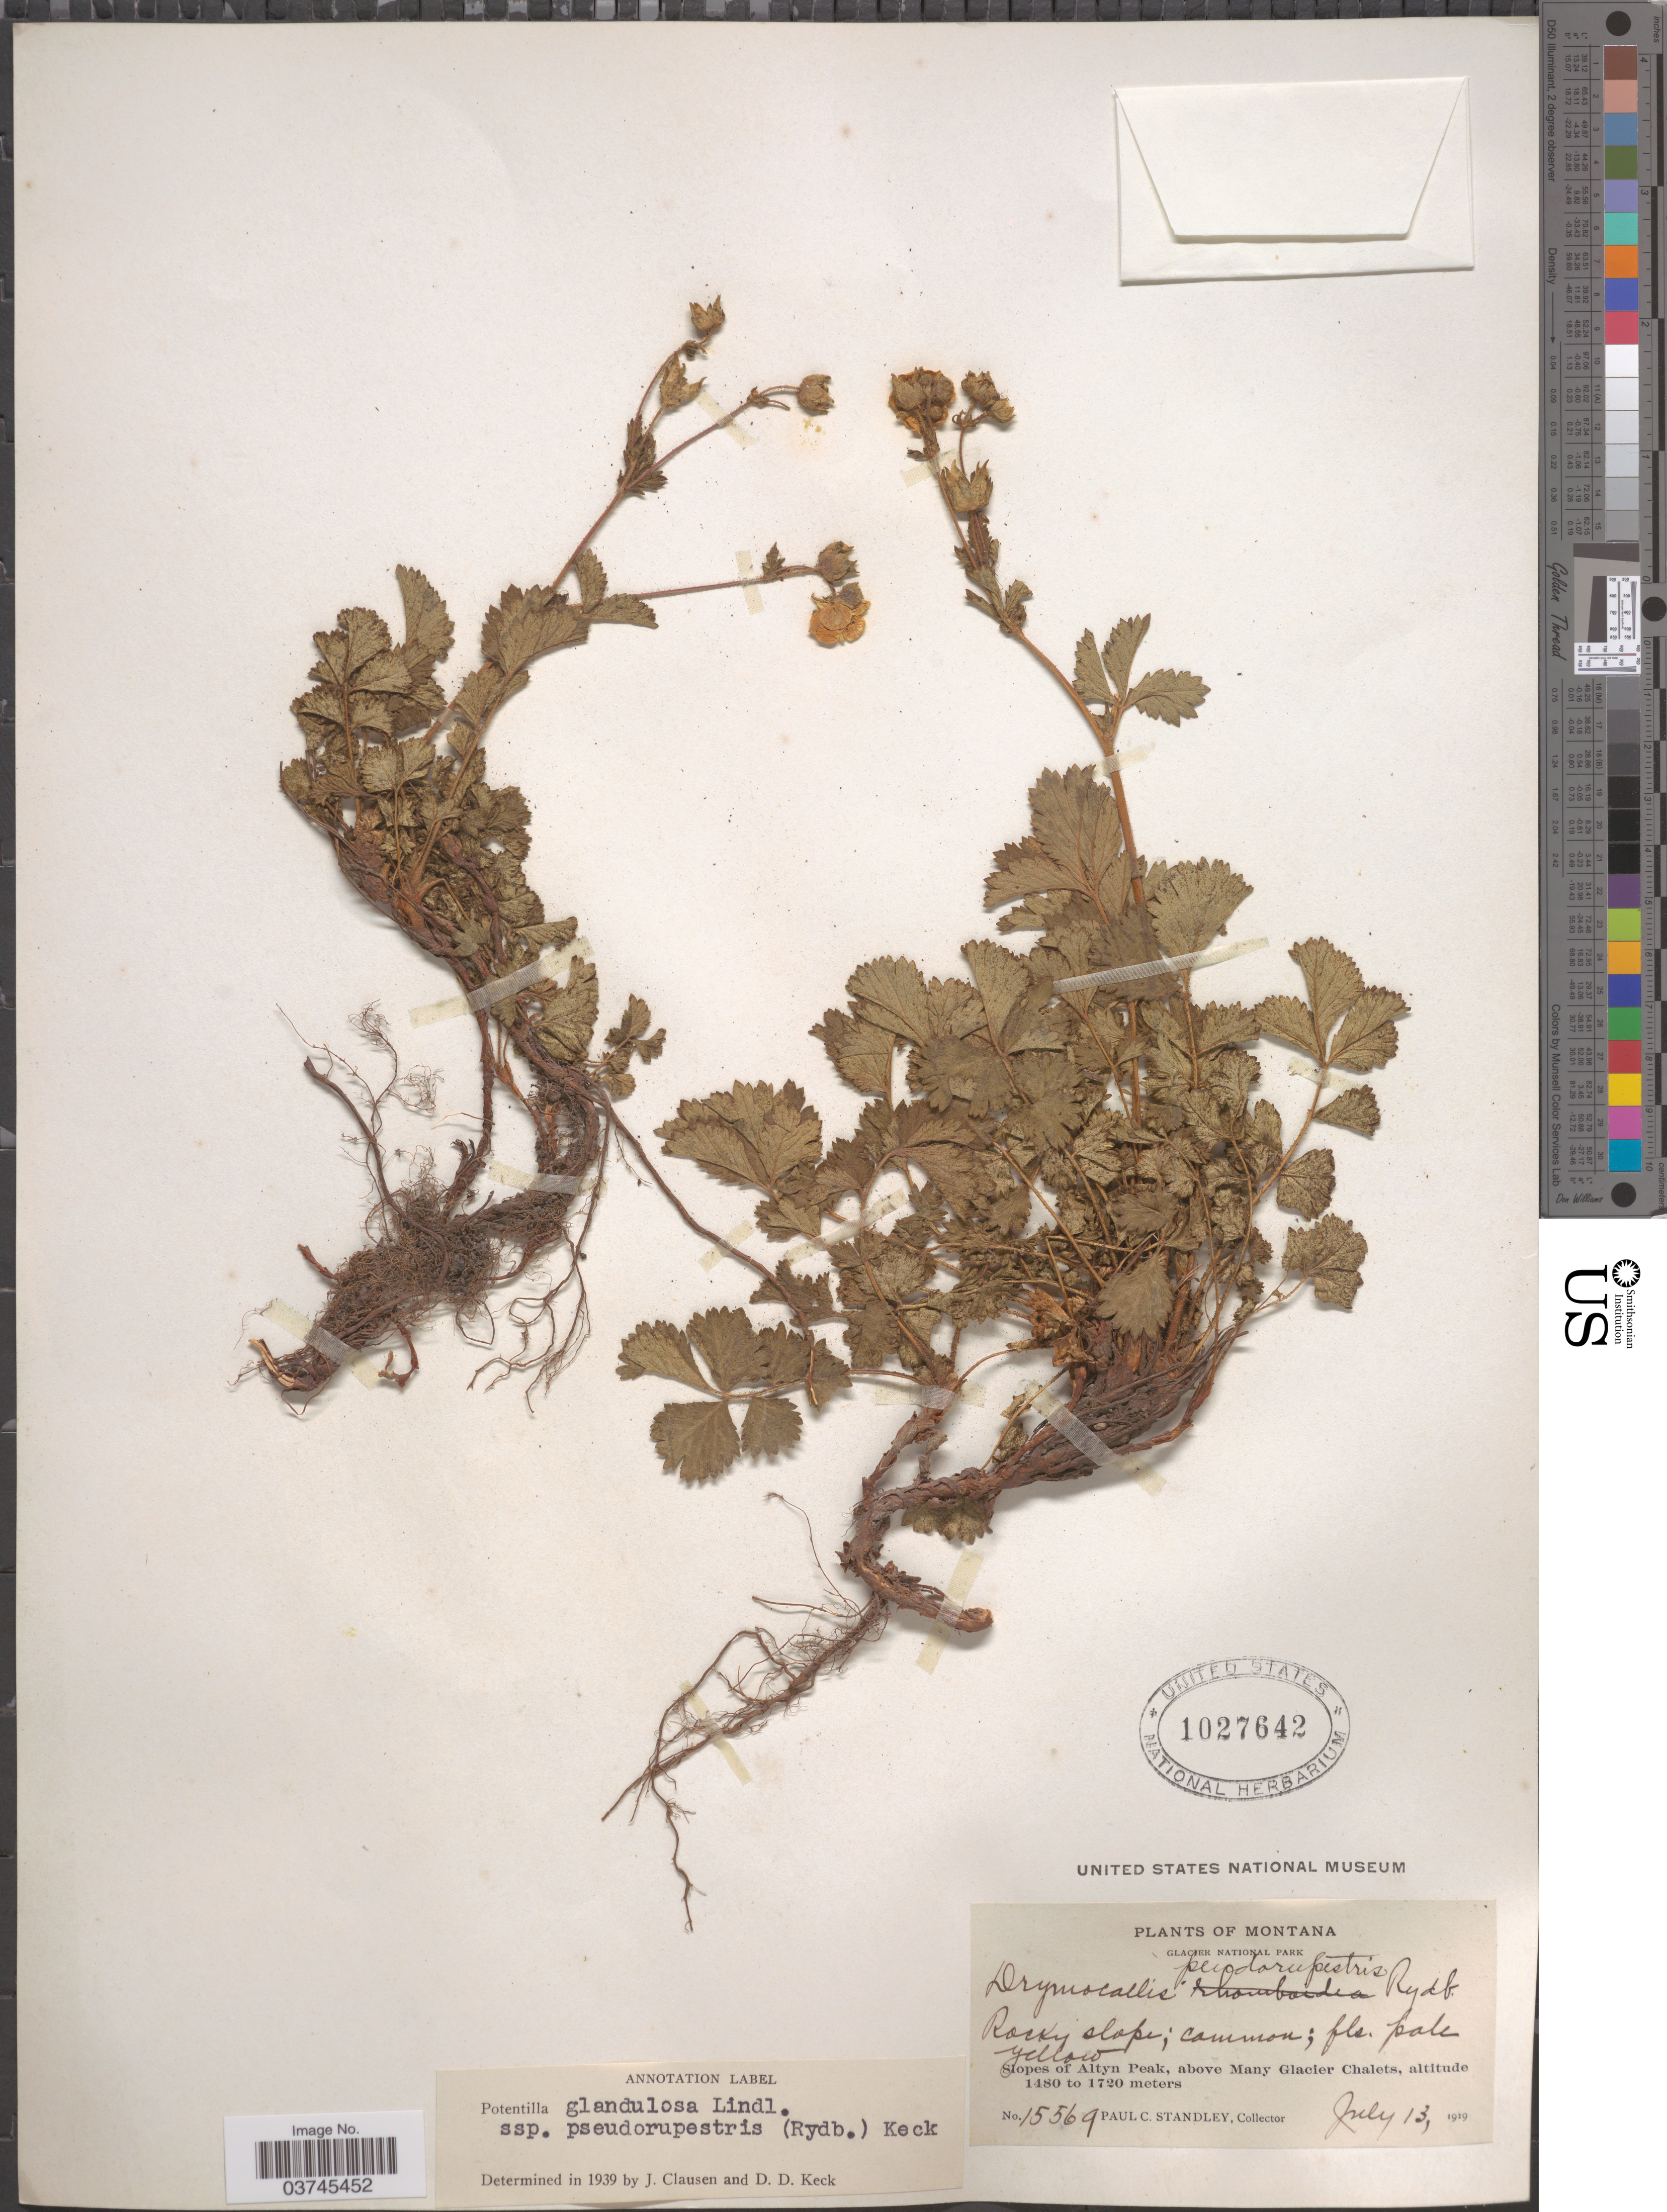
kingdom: Plantae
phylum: Tracheophyta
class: Magnoliopsida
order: Rosales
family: Rosaceae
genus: Drymocallis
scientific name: Drymocallis pseudorupestris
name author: (Rydb.) Rydb.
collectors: P. C. Standley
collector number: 15569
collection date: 1919-07-13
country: United States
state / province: Montana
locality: Glacier National Park. Slopes Altyn Peak, above Many Glacier Chalets.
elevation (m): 1480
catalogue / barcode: US 1027642